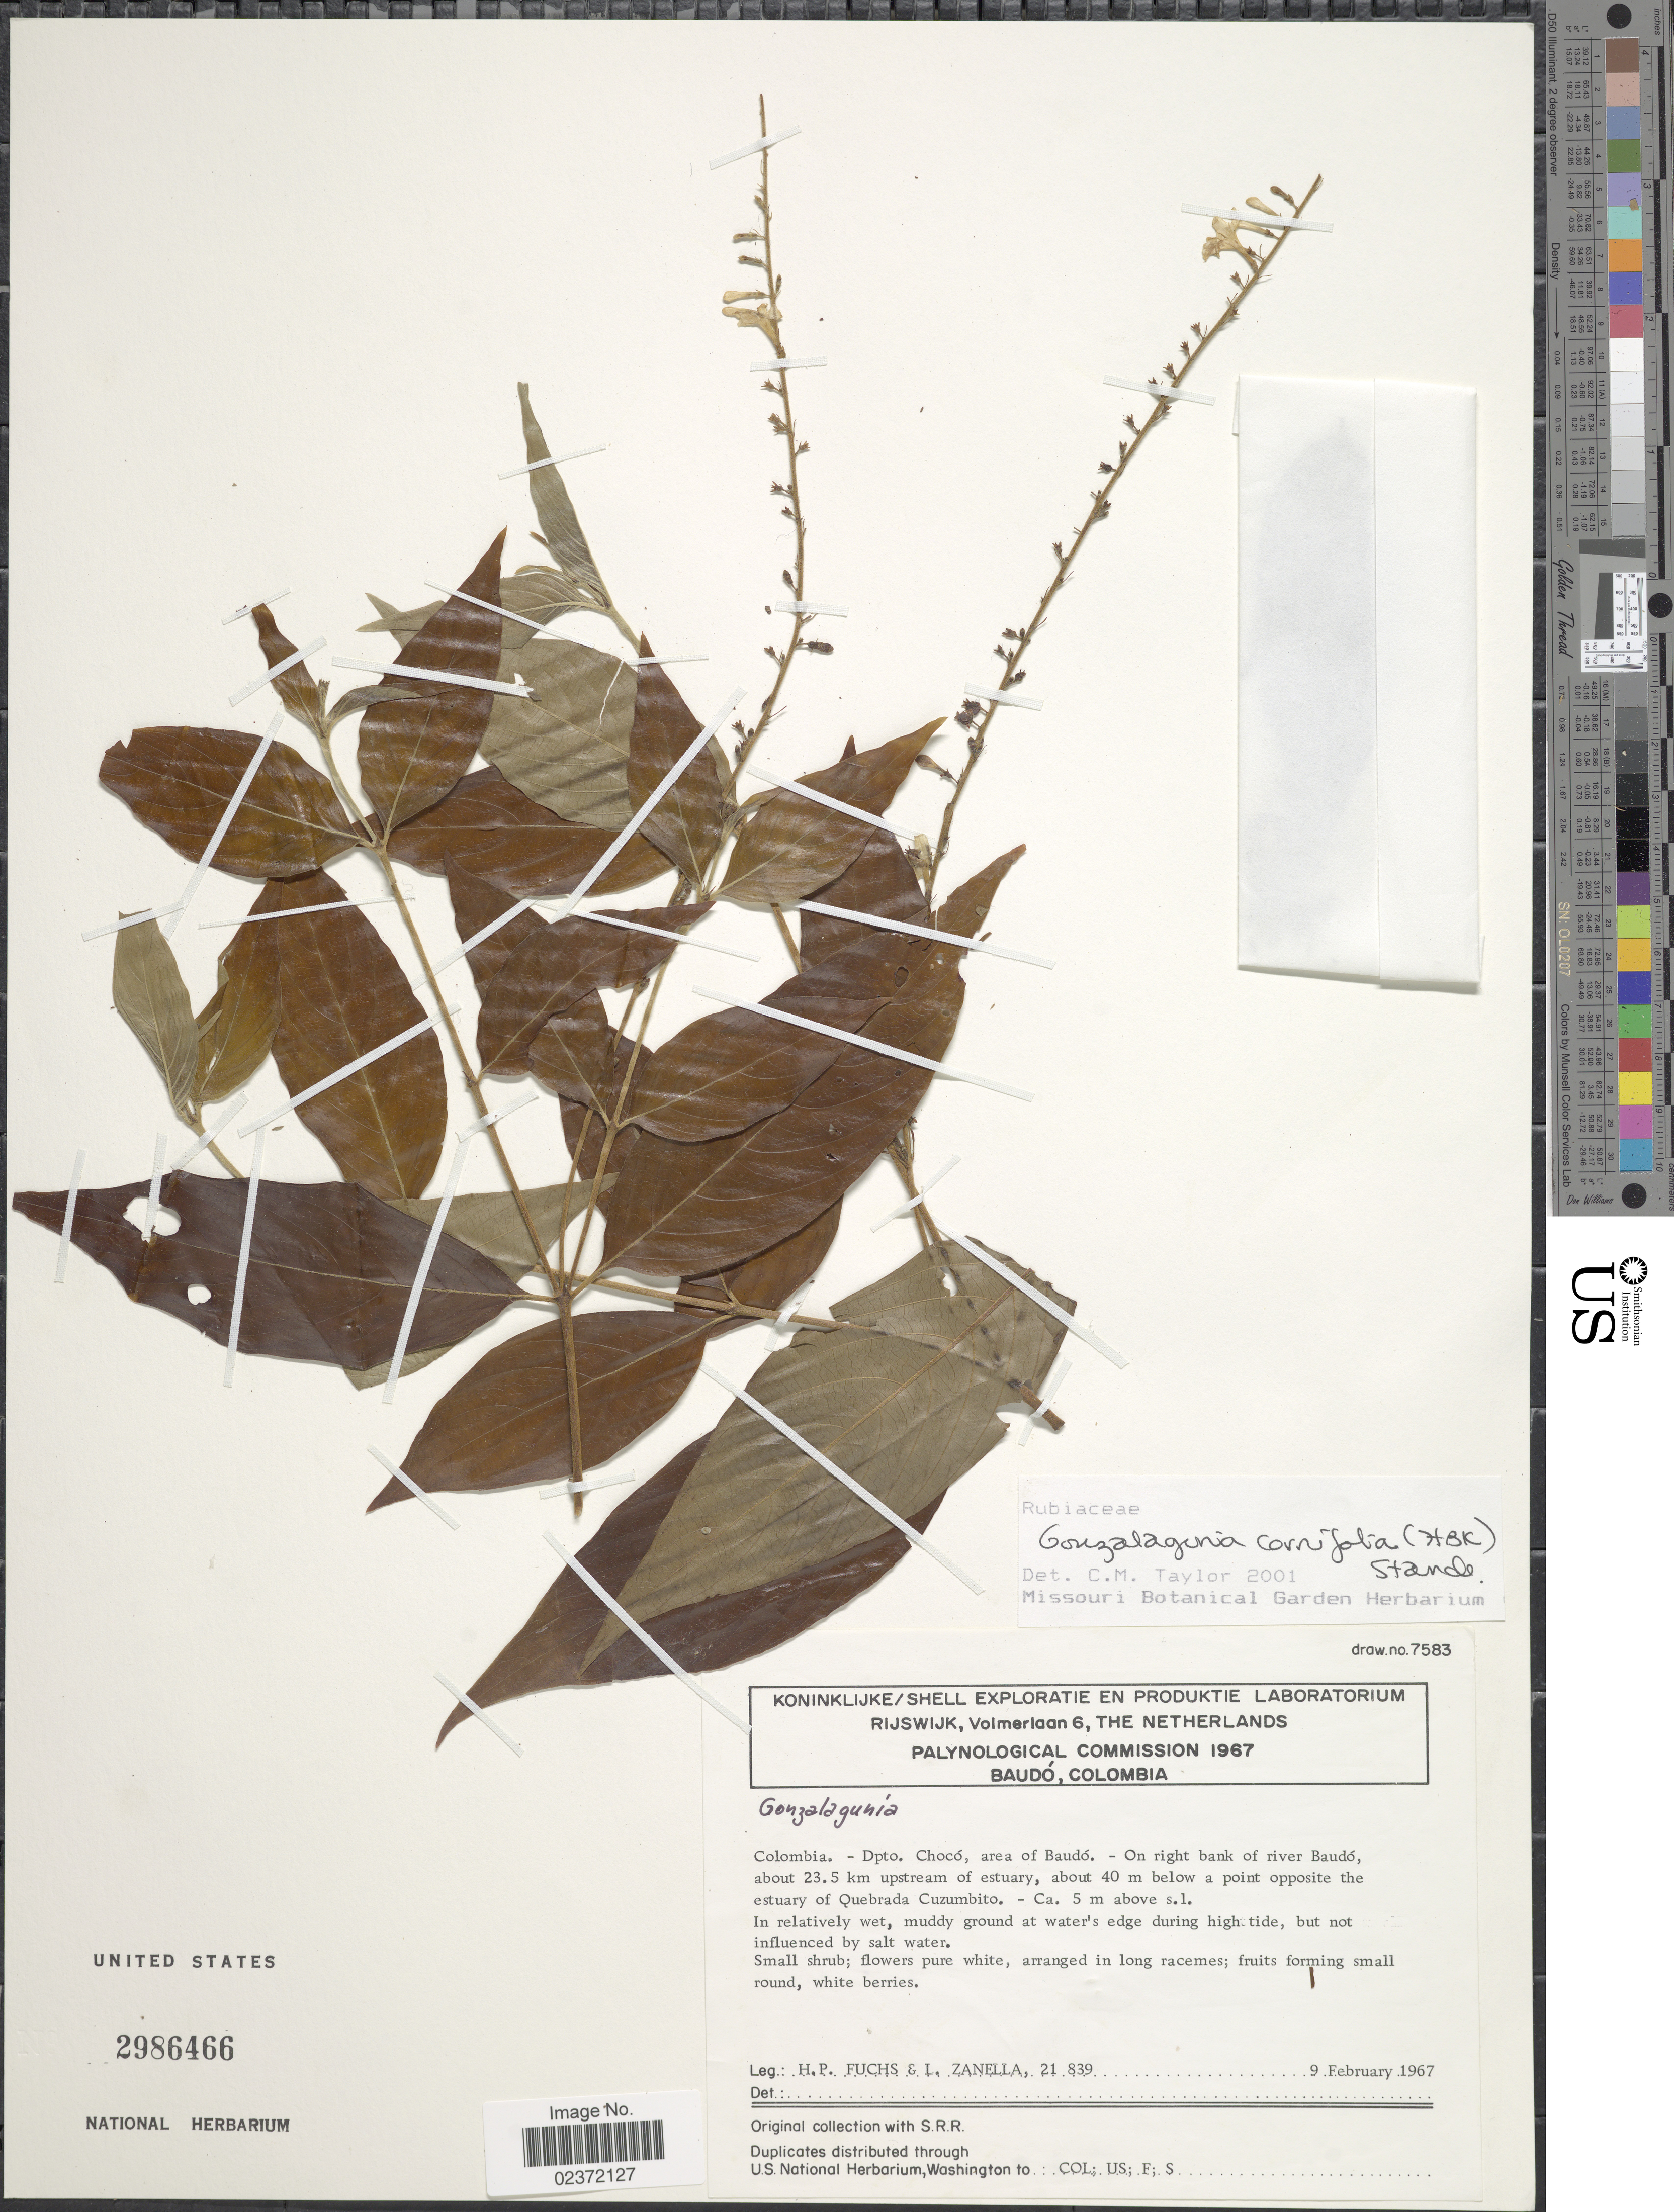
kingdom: Plantae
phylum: Tracheophyta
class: Magnoliopsida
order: Gentianales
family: Rubiaceae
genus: Gonzalagunia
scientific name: Gonzalagunia cornifolia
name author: (Kunth) Standl.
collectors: H. P. Fuchs & L. Zanella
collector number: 21839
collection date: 1967-02-09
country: Colombia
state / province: Chocó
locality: Colombia, Dpto. Choco, area of Baudo, On right bank of river Baudo, about 23.5 km upstream of estuary, about 40 m below a point opposite the estuary of Quebrada Cuzumbito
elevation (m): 5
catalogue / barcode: US 2986466